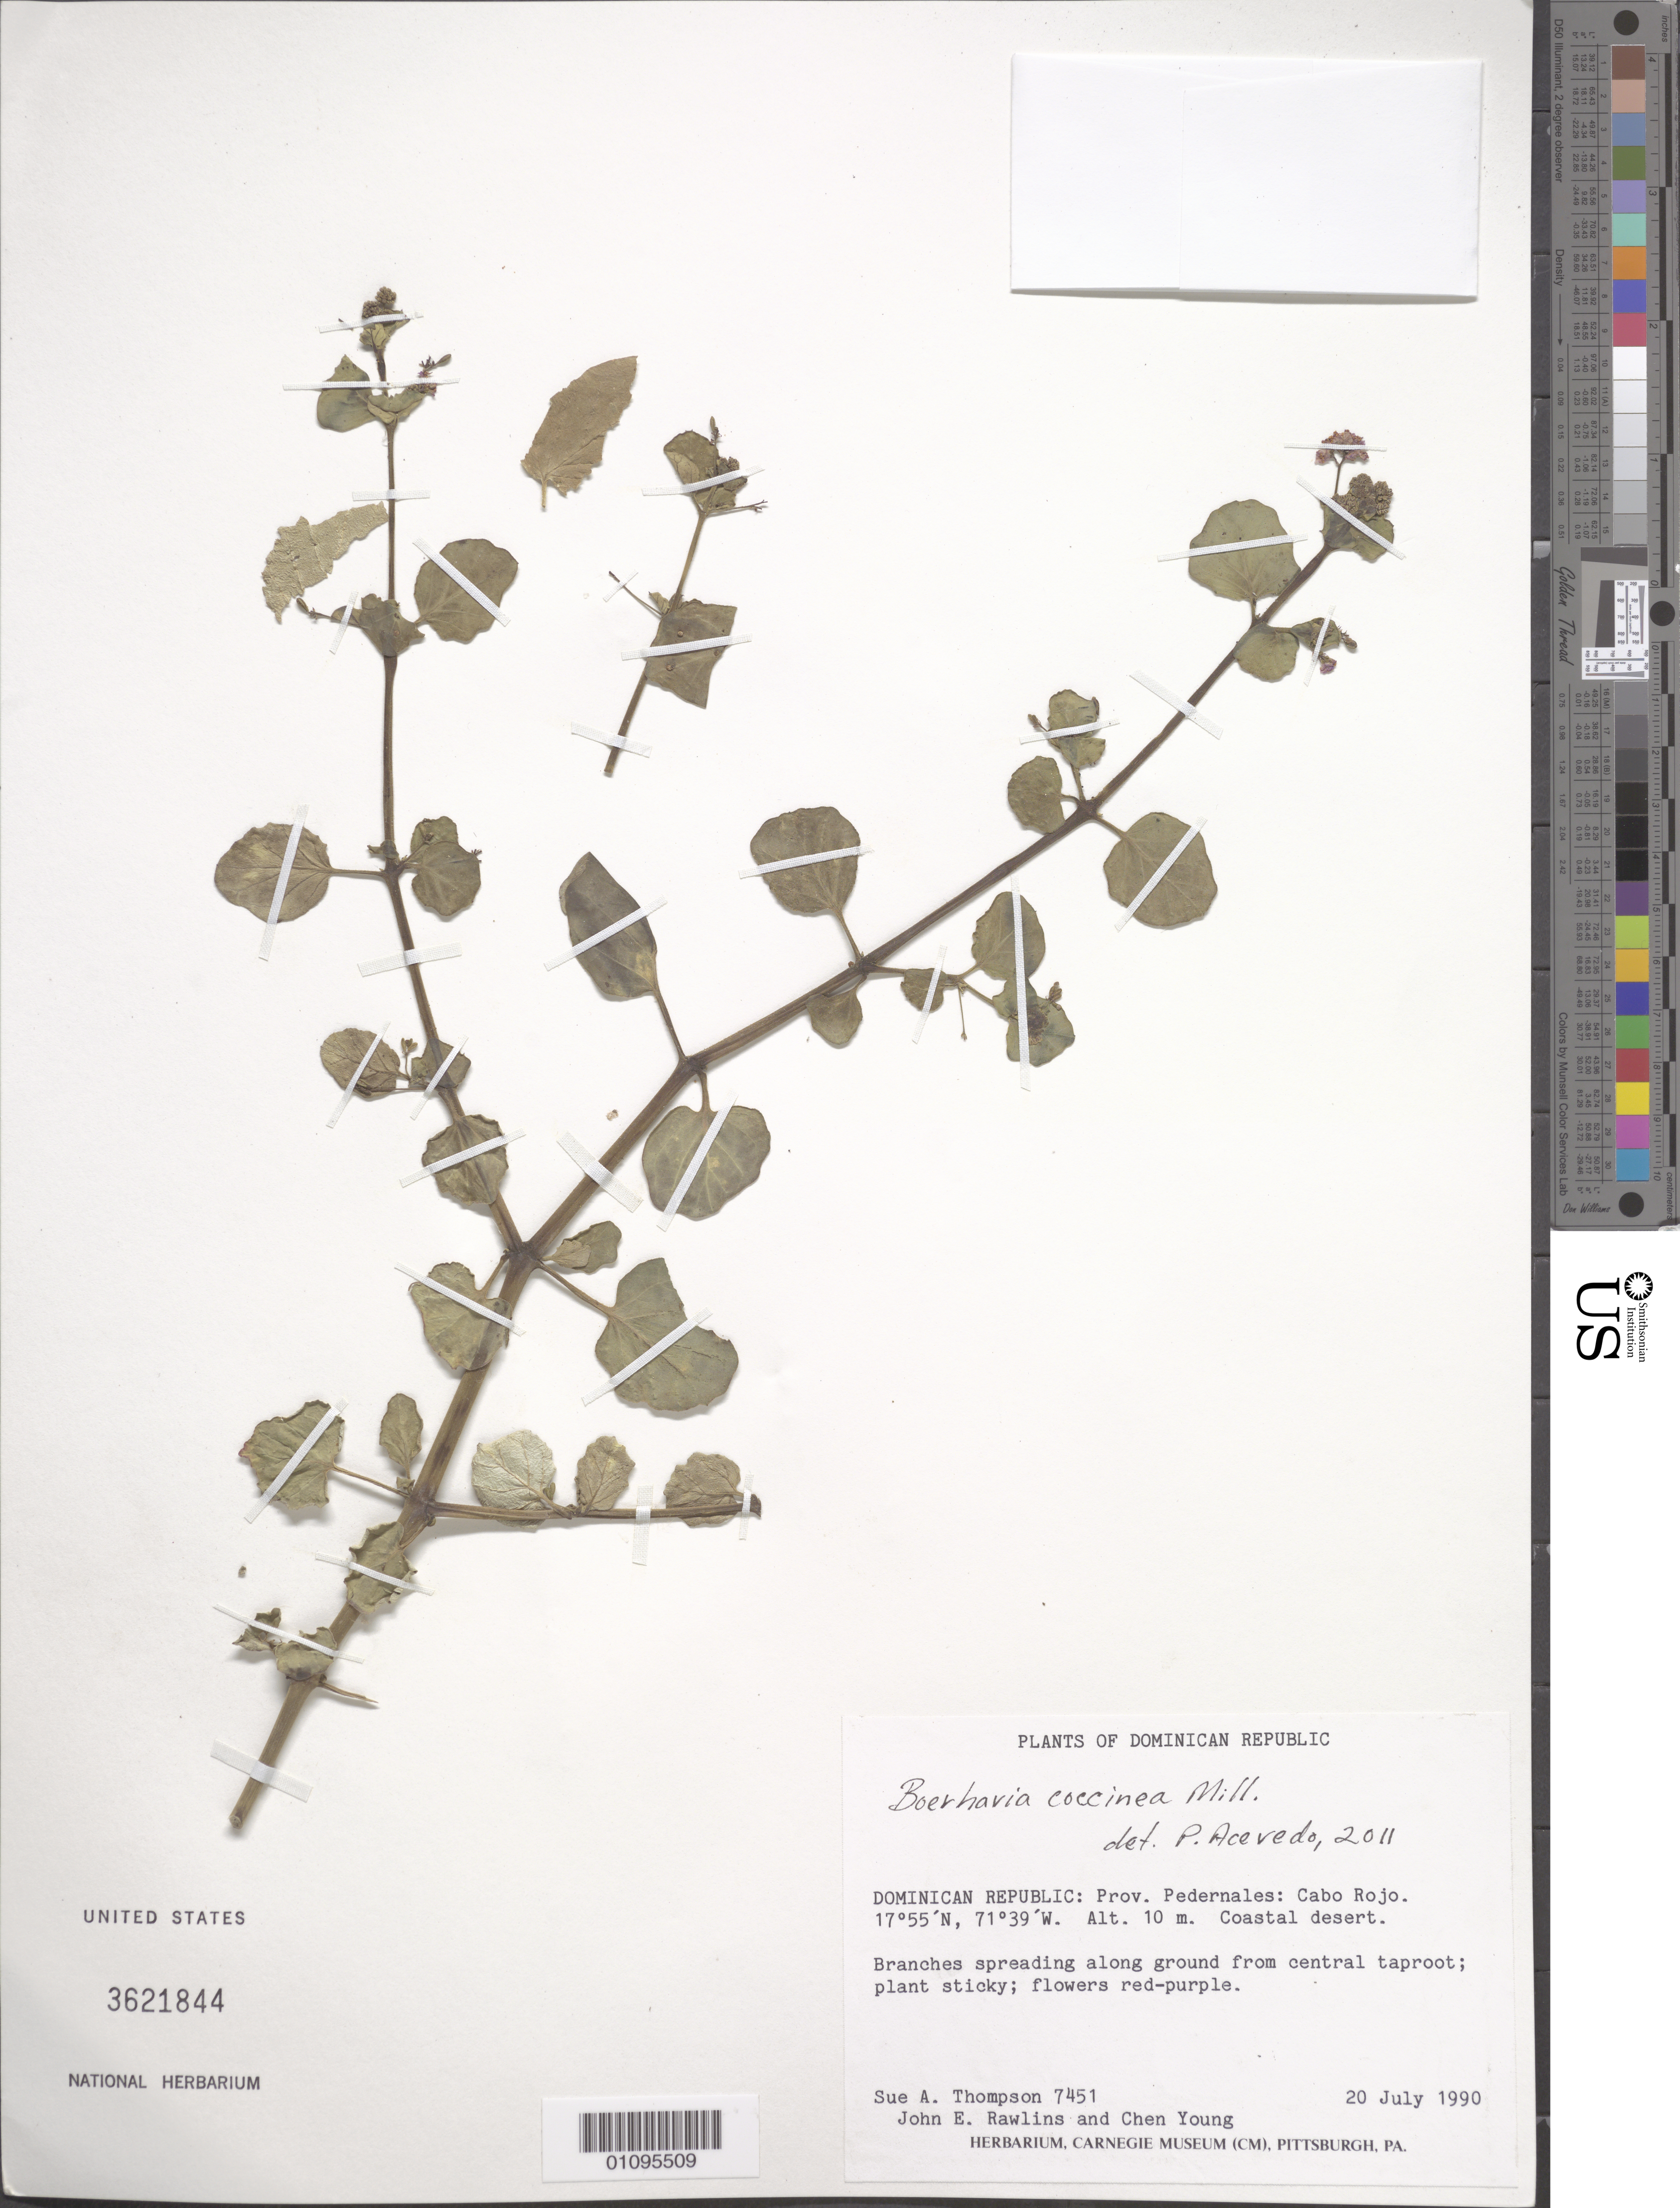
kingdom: Plantae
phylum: Tracheophyta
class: Magnoliopsida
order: Caryophyllales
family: Nyctaginaceae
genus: Boerhavia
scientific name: Boerhavia coccinea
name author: Mill.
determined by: Strong, M. T., (US), Smithsonian Institution - National Museum of Natural History (UNITED STATES)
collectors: S. A. Thompson, J. Rawlins & C. Young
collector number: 7451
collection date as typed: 20 Jul 1990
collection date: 1990-07-20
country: Dominican Republic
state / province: Pedernales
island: Hispaniola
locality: Cabo Rojo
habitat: Coastal desert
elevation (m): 10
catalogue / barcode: US 3621844